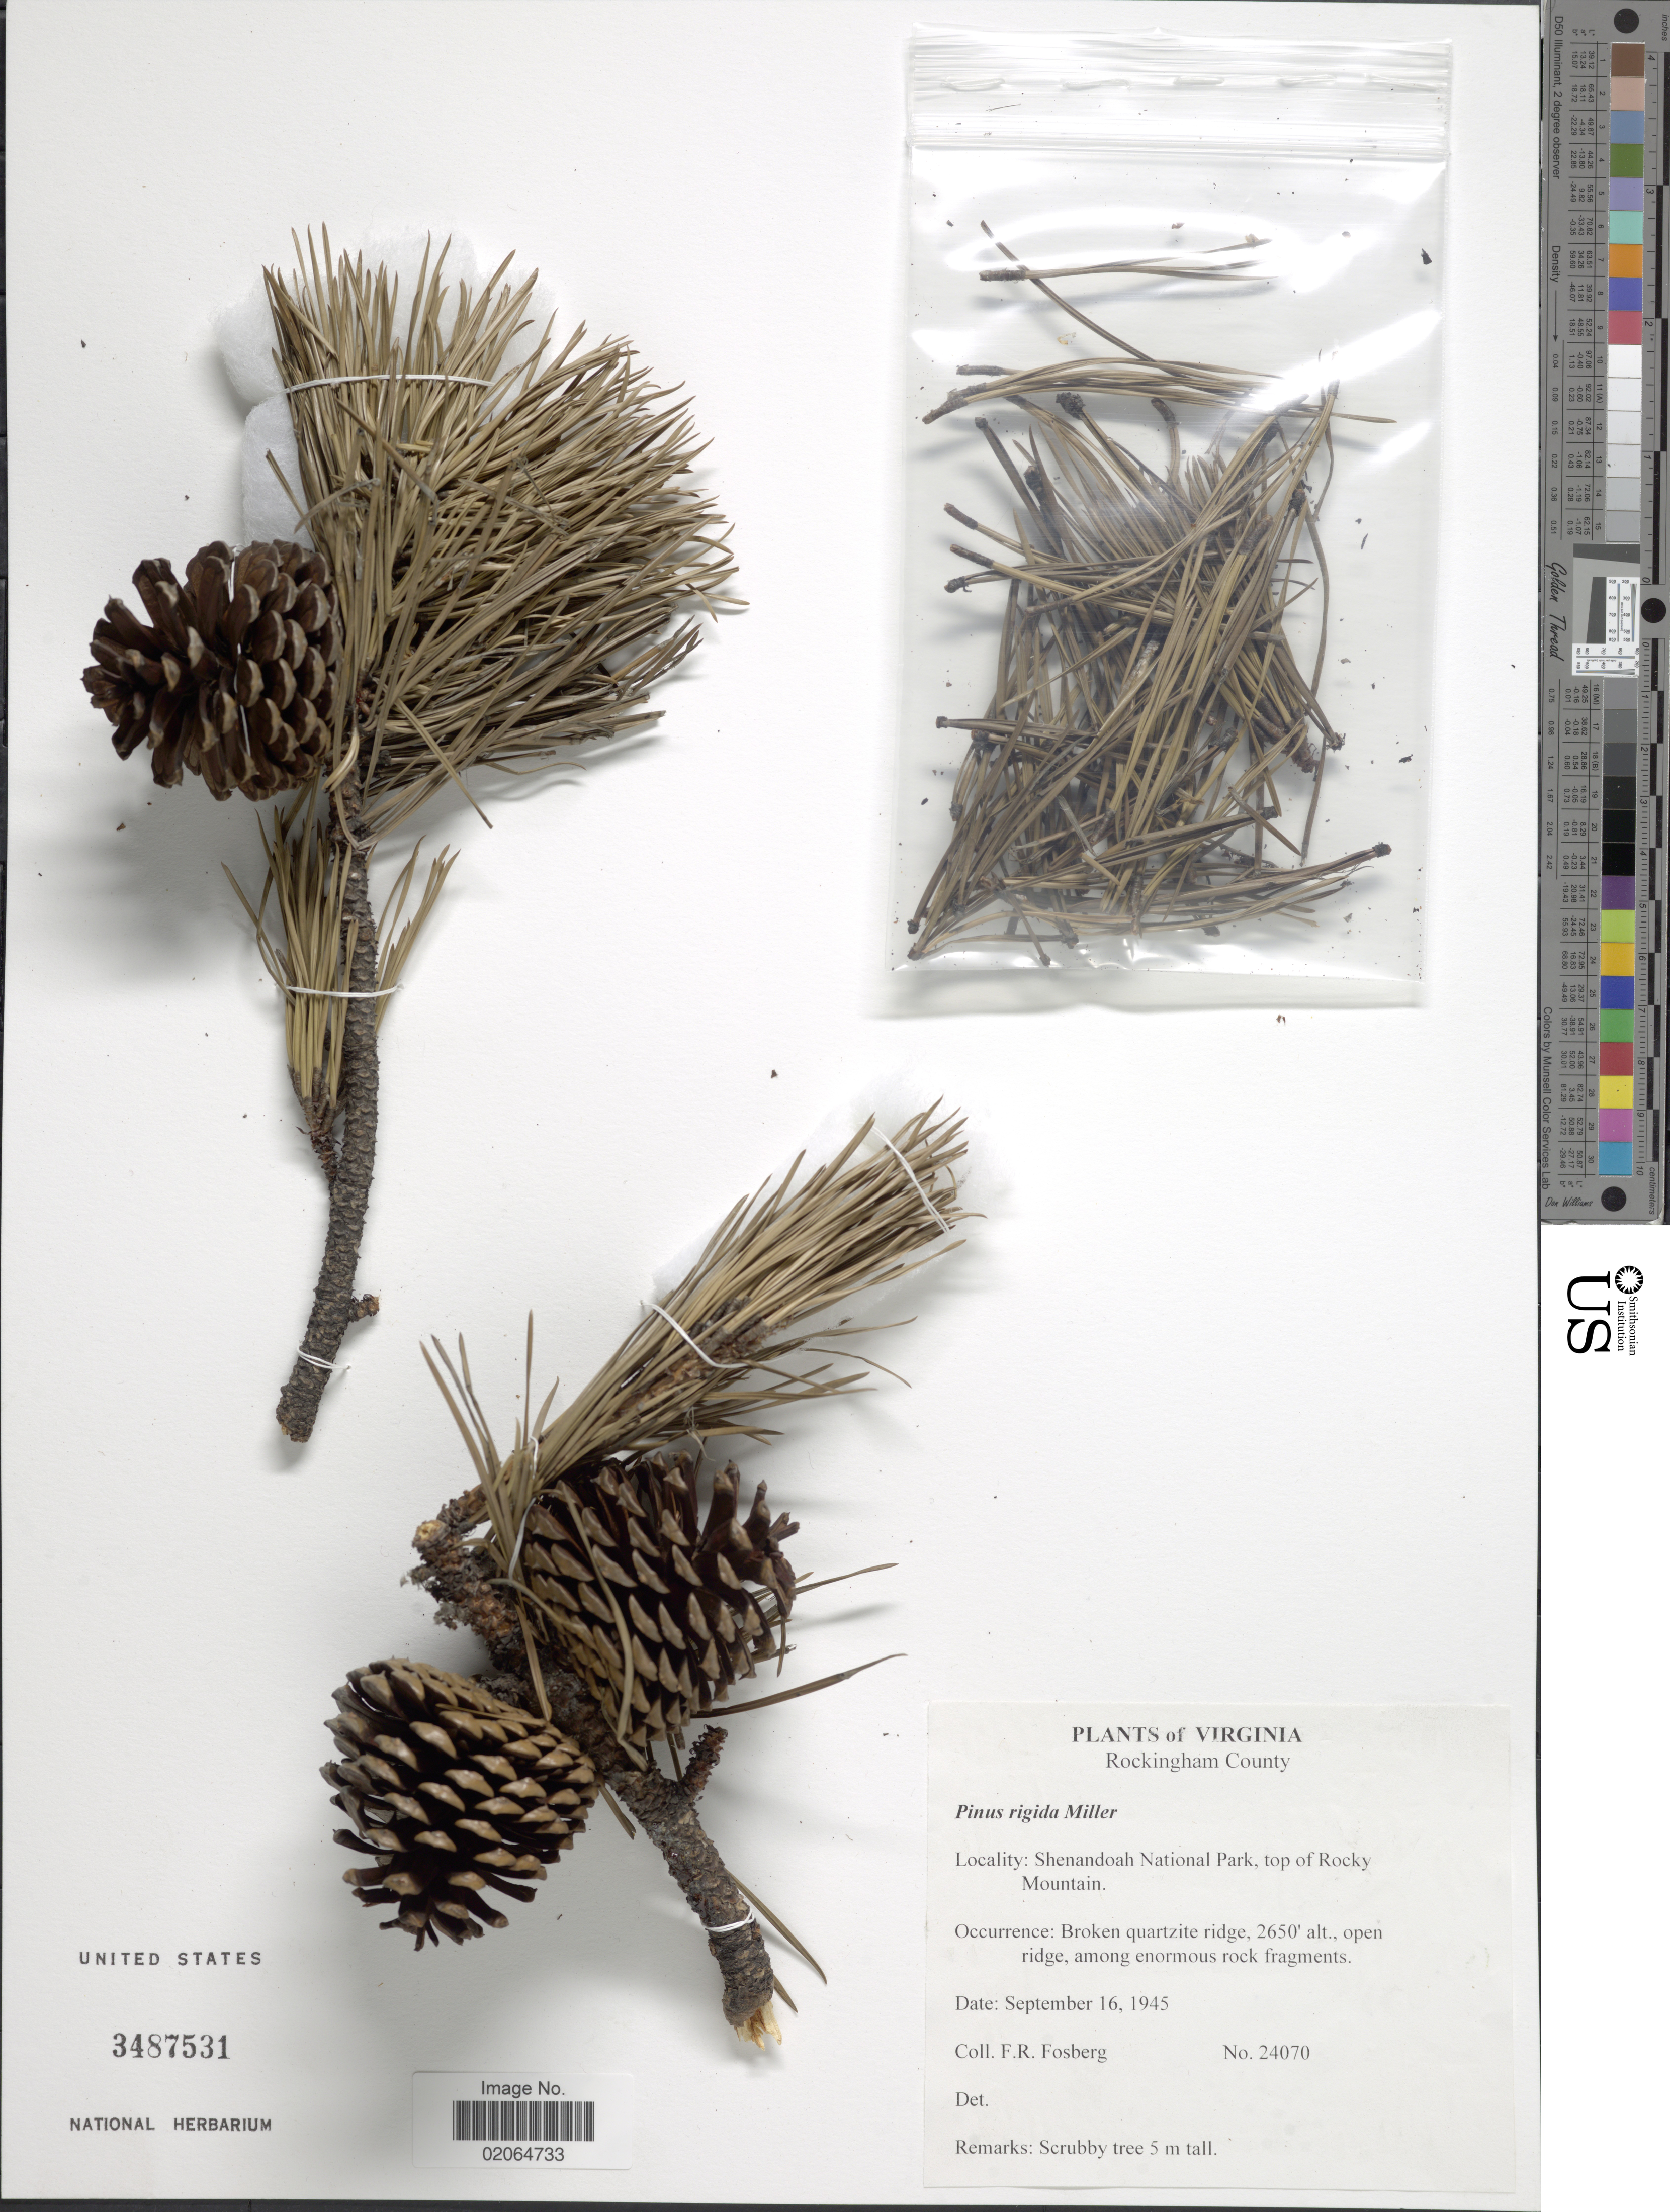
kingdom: Plantae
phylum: Tracheophyta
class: Pinopsida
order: Pinales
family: Pinaceae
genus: Pinus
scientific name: Pinus rigida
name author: Mill.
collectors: F. R. Fosberg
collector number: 24070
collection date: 1945-09-16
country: United States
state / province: Virginia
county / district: Rockingham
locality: Shenandoah National Park, top of Rocky Mountain. Broken quartzite ridge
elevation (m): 808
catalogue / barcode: US 3487531